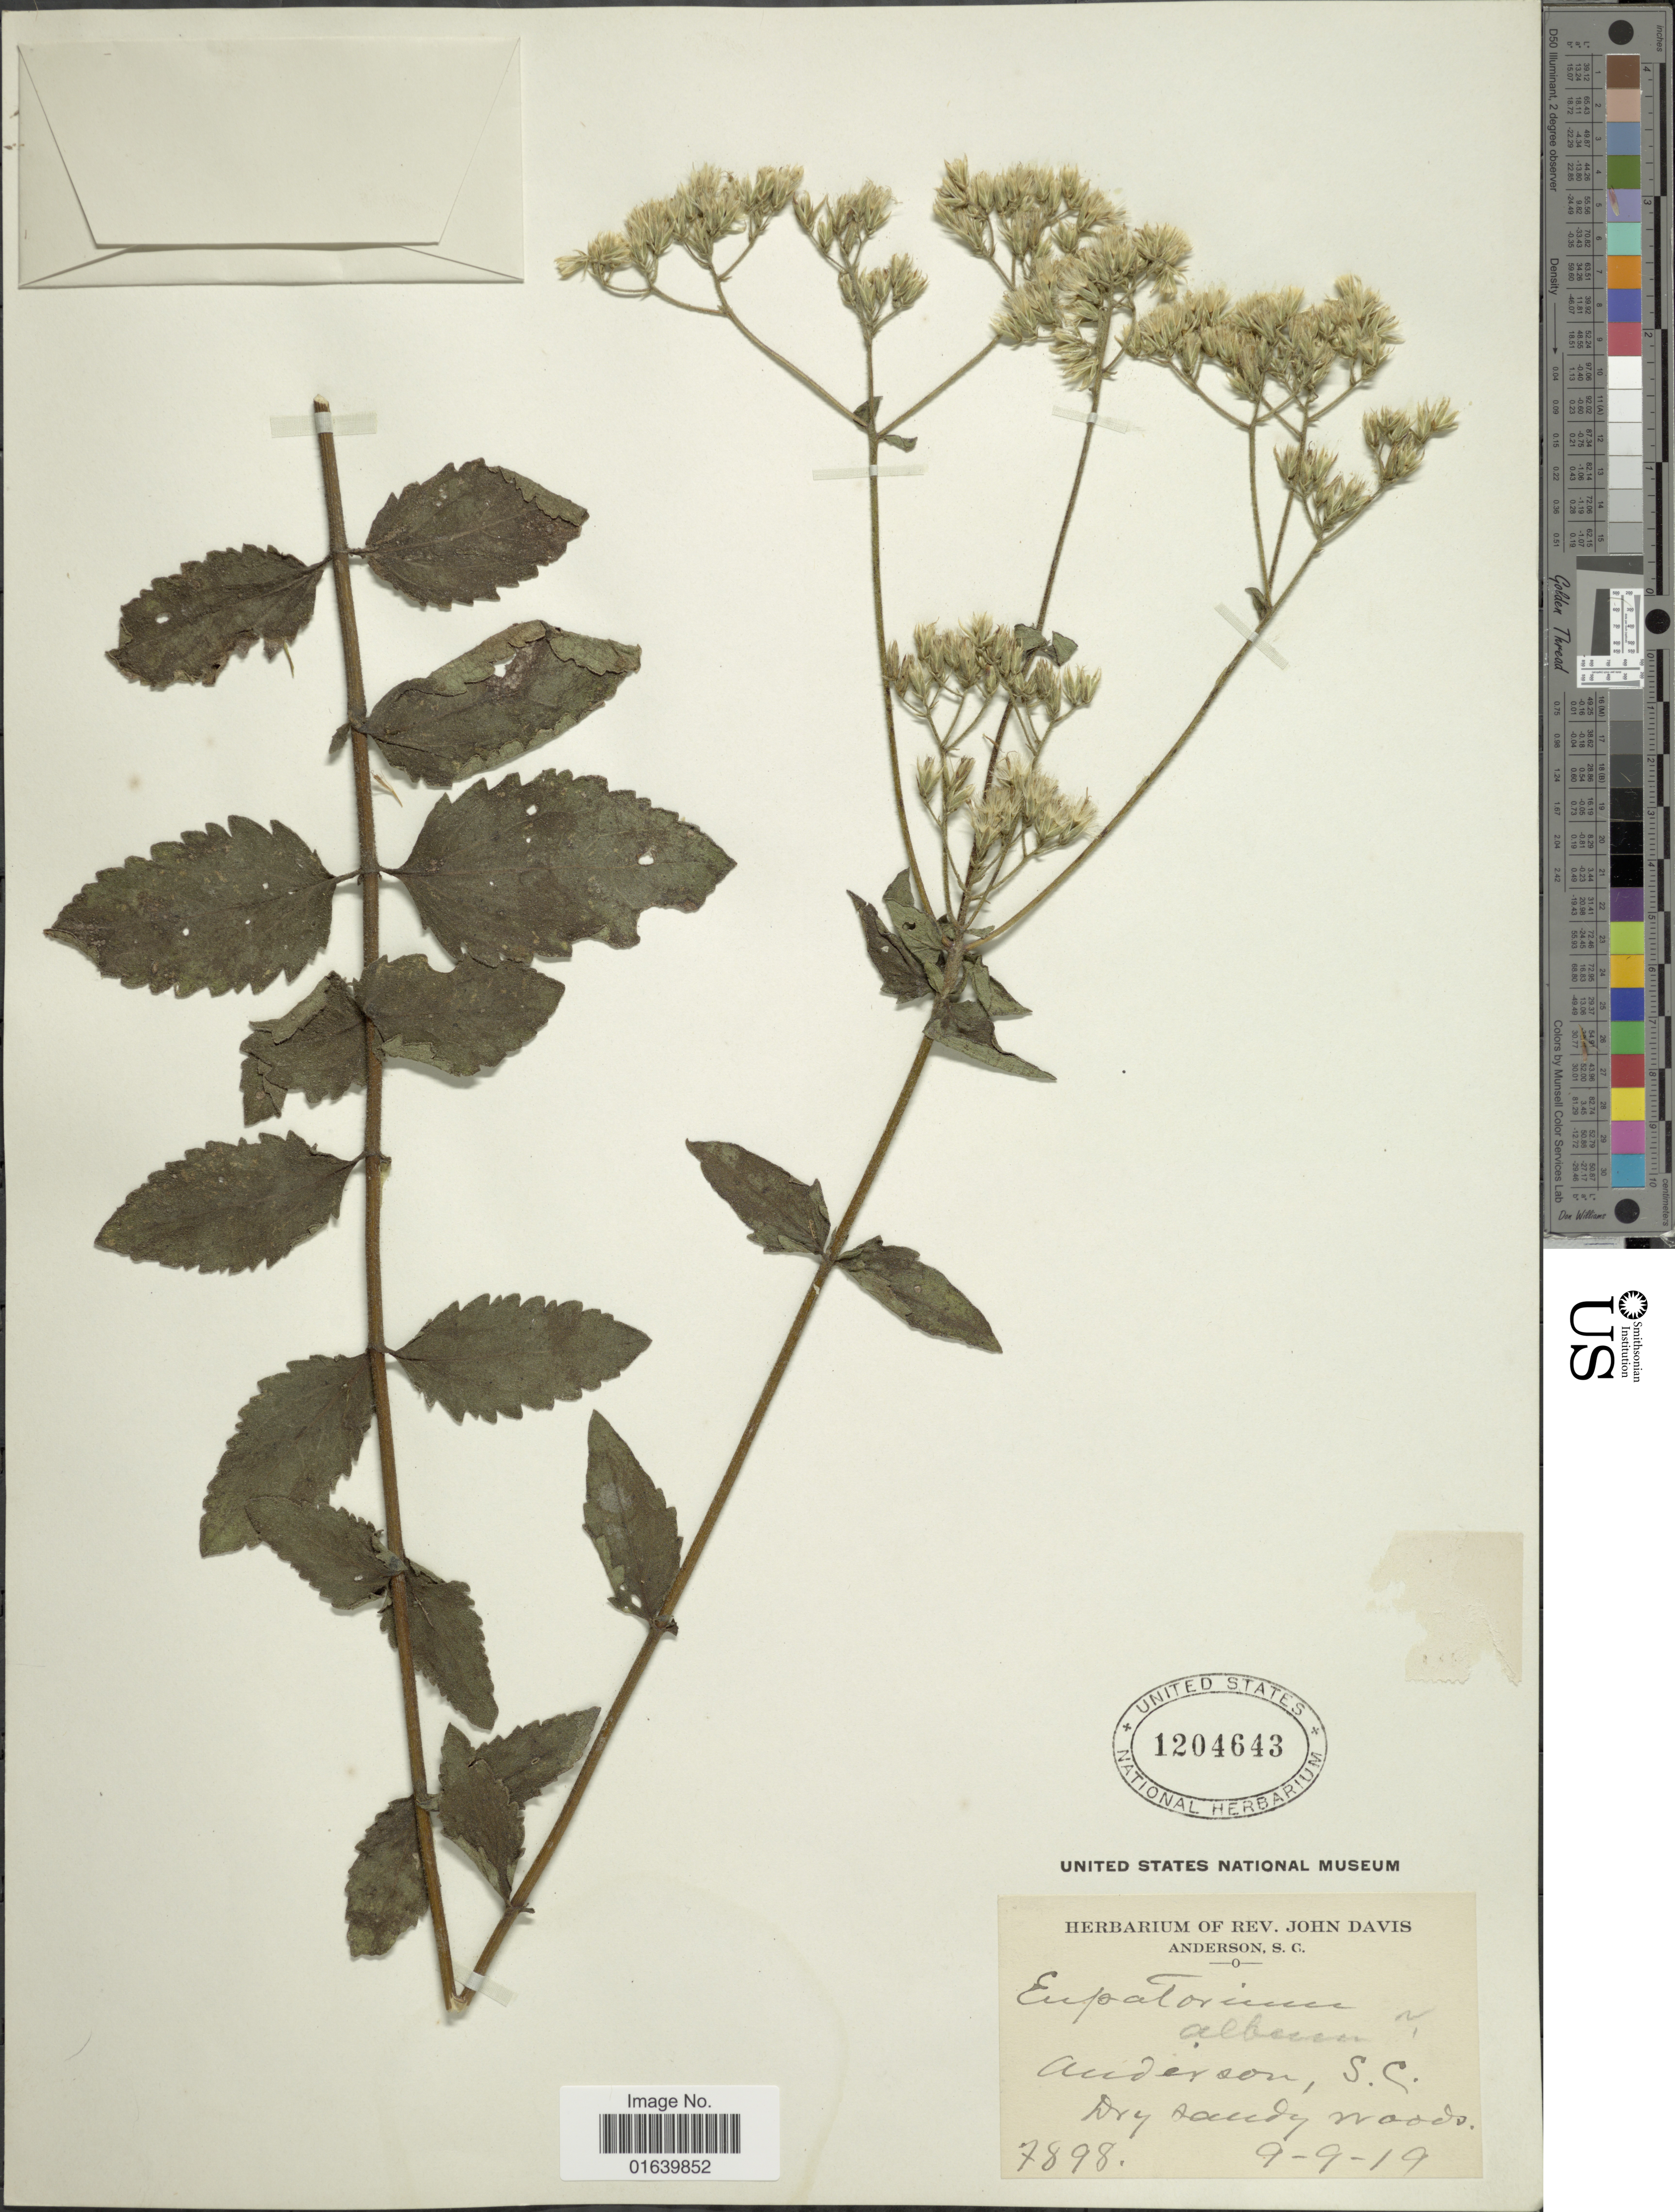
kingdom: Plantae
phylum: Tracheophyta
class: Magnoliopsida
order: Asterales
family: Asteraceae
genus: Eupatorium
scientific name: Eupatorium pilosum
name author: Walter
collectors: ex herb. Rev. John Davis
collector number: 7898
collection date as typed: Transcribed d/m/y: 9/9/19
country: United States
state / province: South Carolina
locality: Anderson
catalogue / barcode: US 1204643